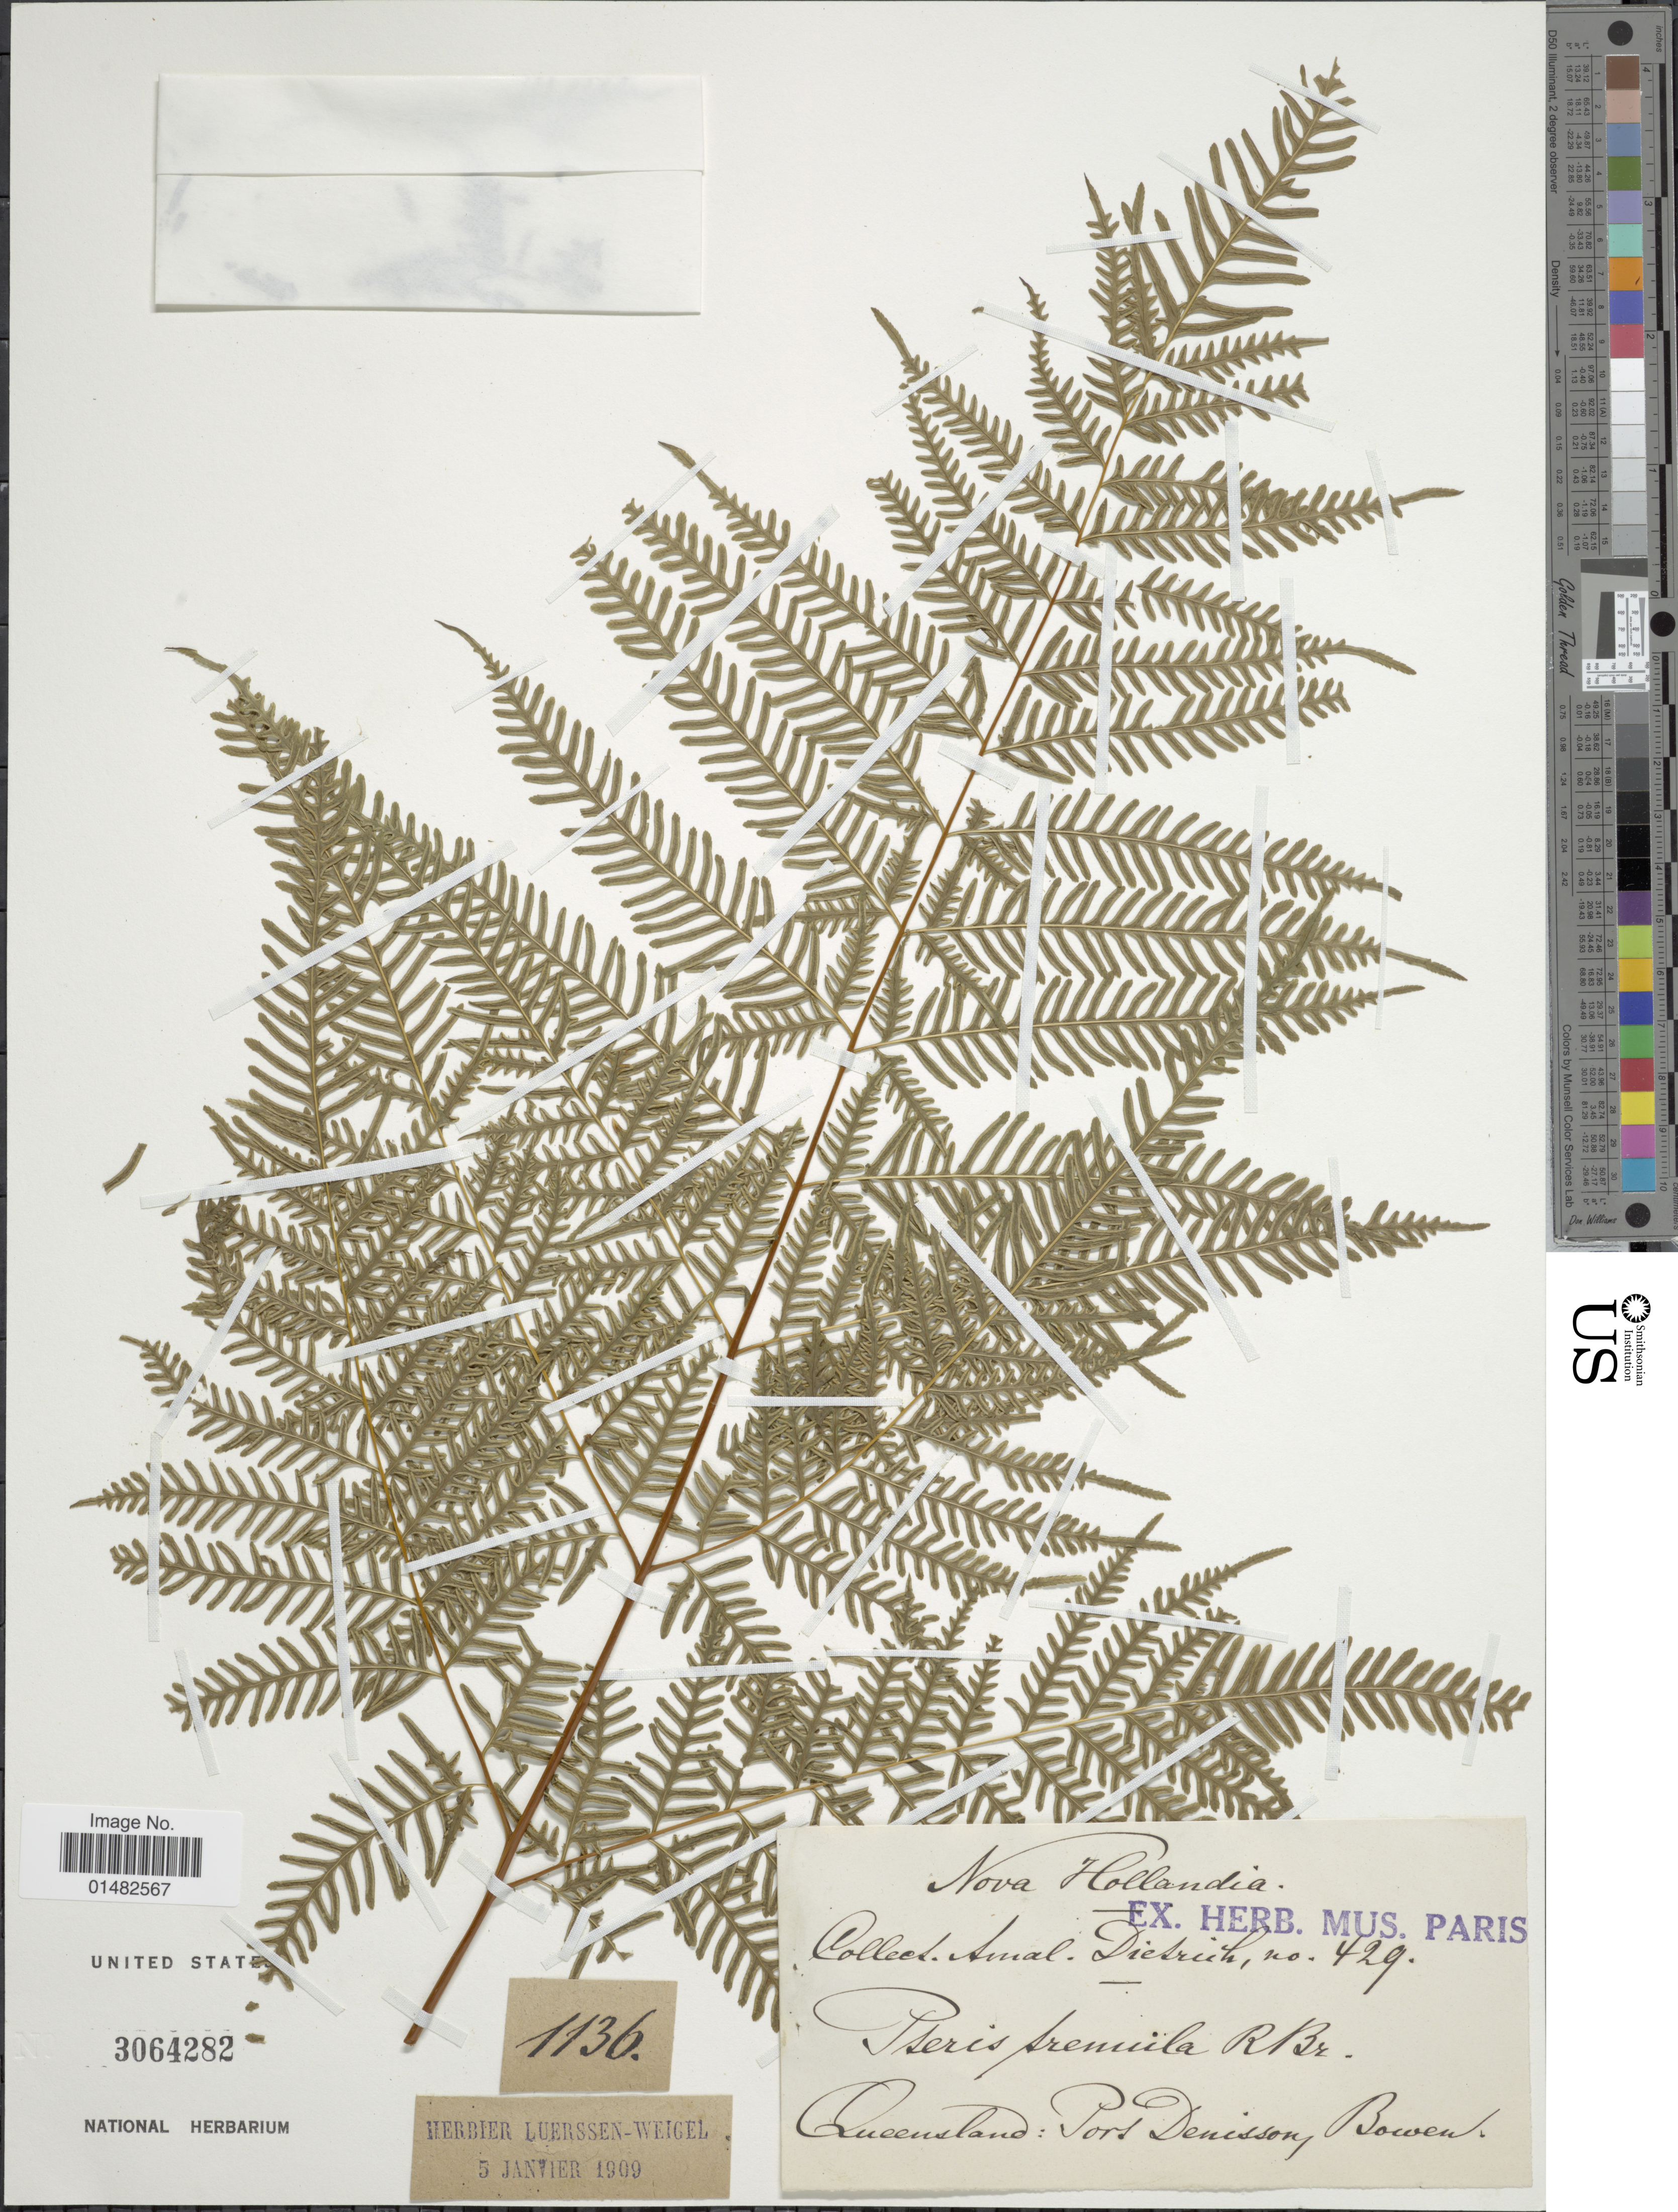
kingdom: Plantae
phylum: Tracheophyta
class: Polypodiopsida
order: Polypodiales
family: Pteridaceae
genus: Pteris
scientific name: Pteris tremula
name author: R. Br.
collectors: A. Dietrich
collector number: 429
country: Australia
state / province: Queensland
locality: Nova Hollandia, Queensland: Port Denisson, Bowen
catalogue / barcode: US 3064282